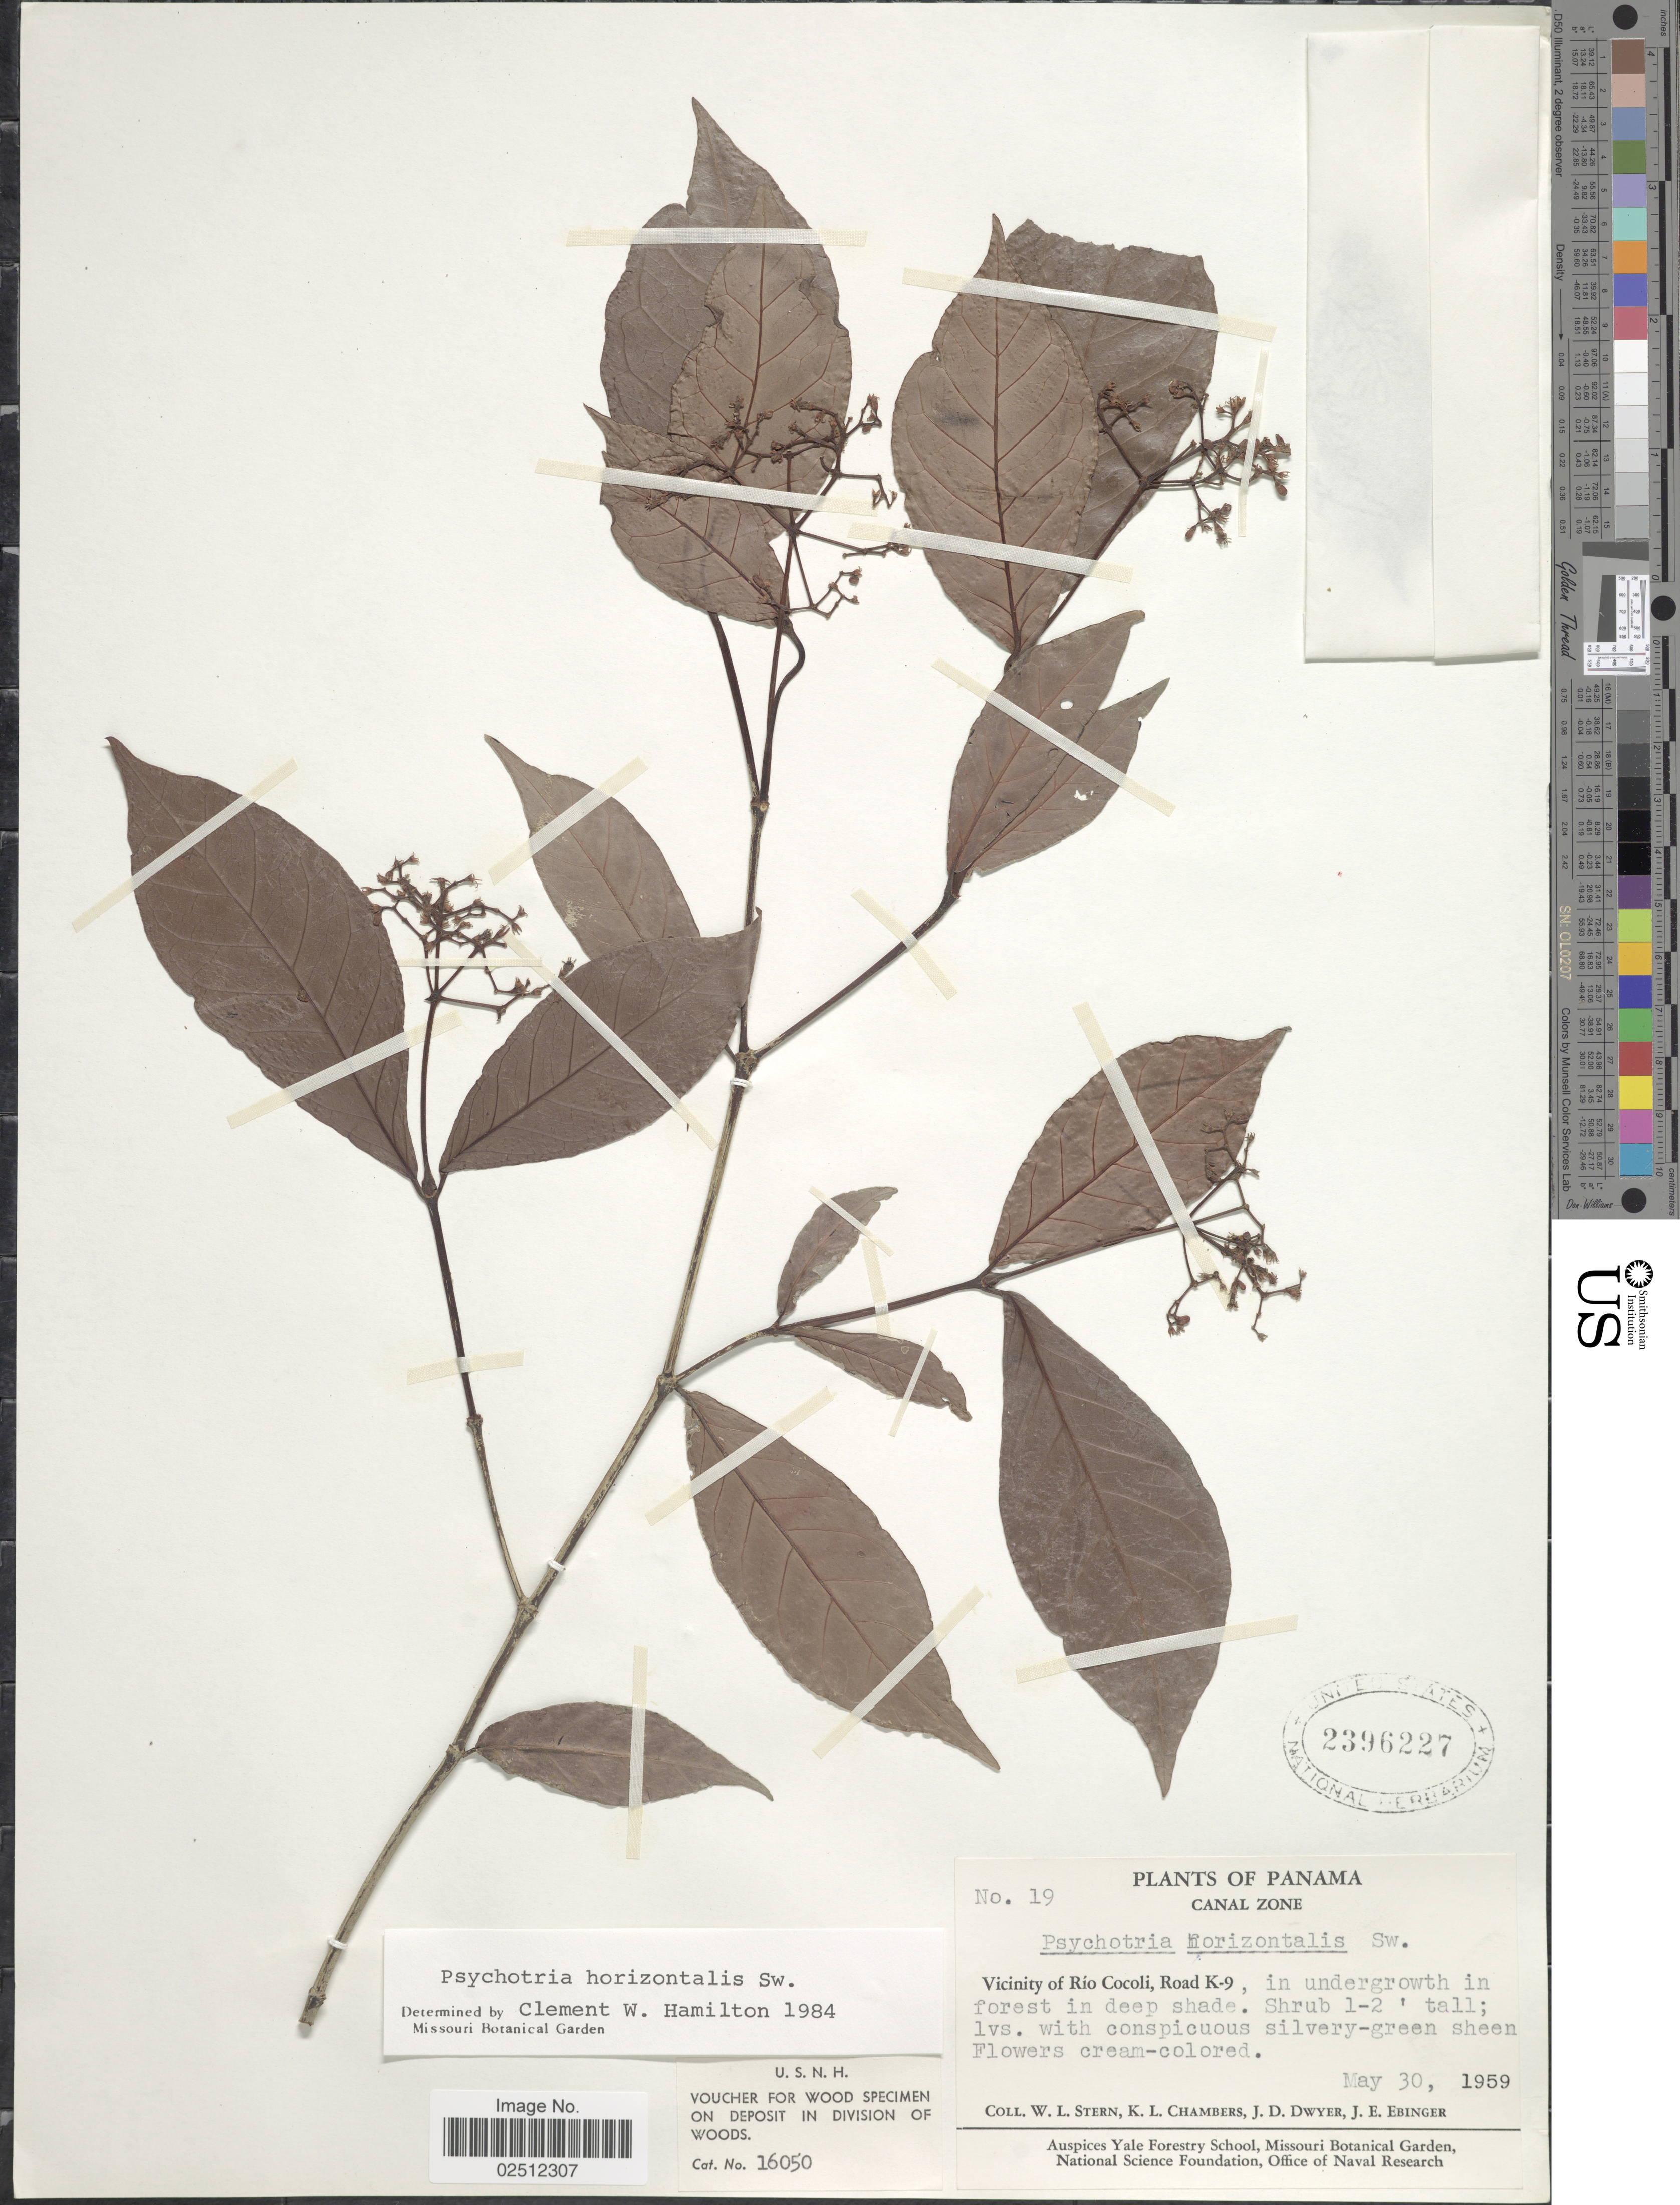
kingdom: Plantae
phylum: Tracheophyta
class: Magnoliopsida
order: Gentianales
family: Rubiaceae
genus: Psychotria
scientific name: Psychotria horizontalis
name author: Sw.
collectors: W. L. Stern, K. Chambers, J. D. Dwyer & J. Ebinger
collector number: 19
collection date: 1959-05-30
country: Panama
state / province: Panamá Oeste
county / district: Canal Zone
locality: Vicinity of Río Cocoli, Road K-9; in undergrowth in forest in deep shade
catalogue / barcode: US 2396227